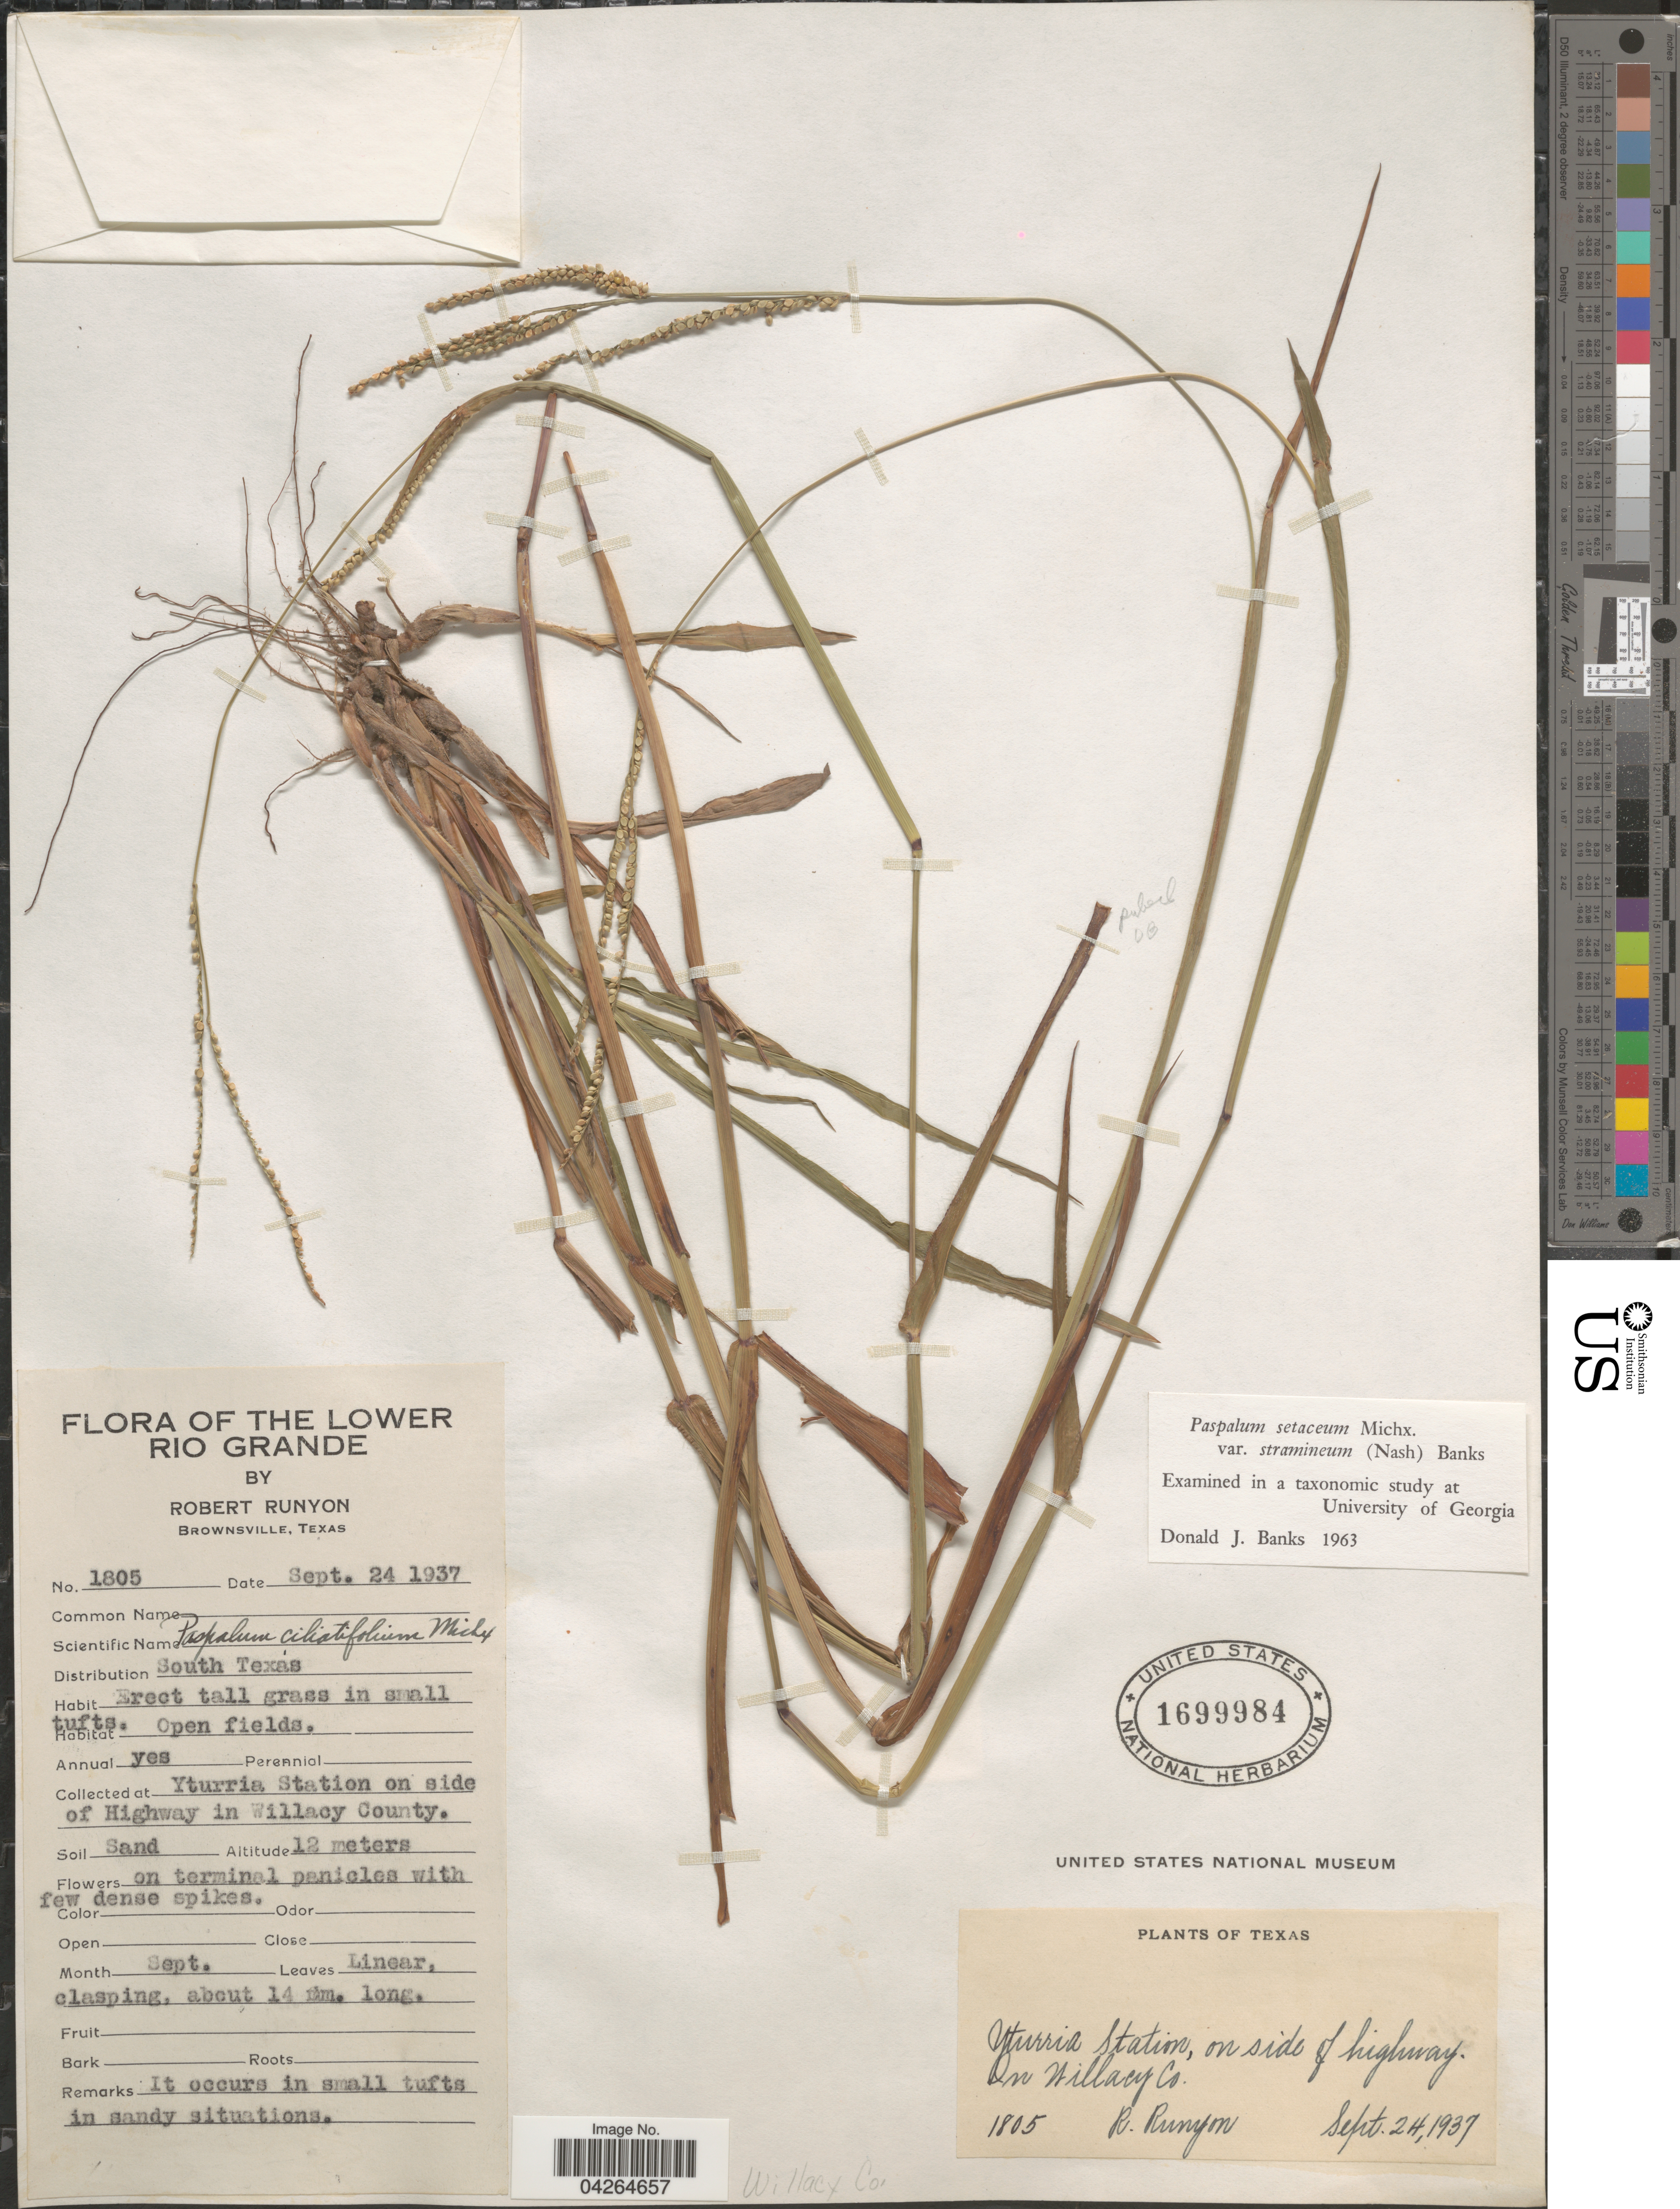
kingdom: Plantae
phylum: Tracheophyta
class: Liliopsida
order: Poales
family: Poaceae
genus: Paspalum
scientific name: Paspalum setaceum var. stramineum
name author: (Nash) D.J. Banks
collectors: R. Runyon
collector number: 1805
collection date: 1937-09-24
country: United States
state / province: Texas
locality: The Lower Rio Grande. Yturria Station on side of Highway in Willacy County.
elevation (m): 12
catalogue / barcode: US 1699984